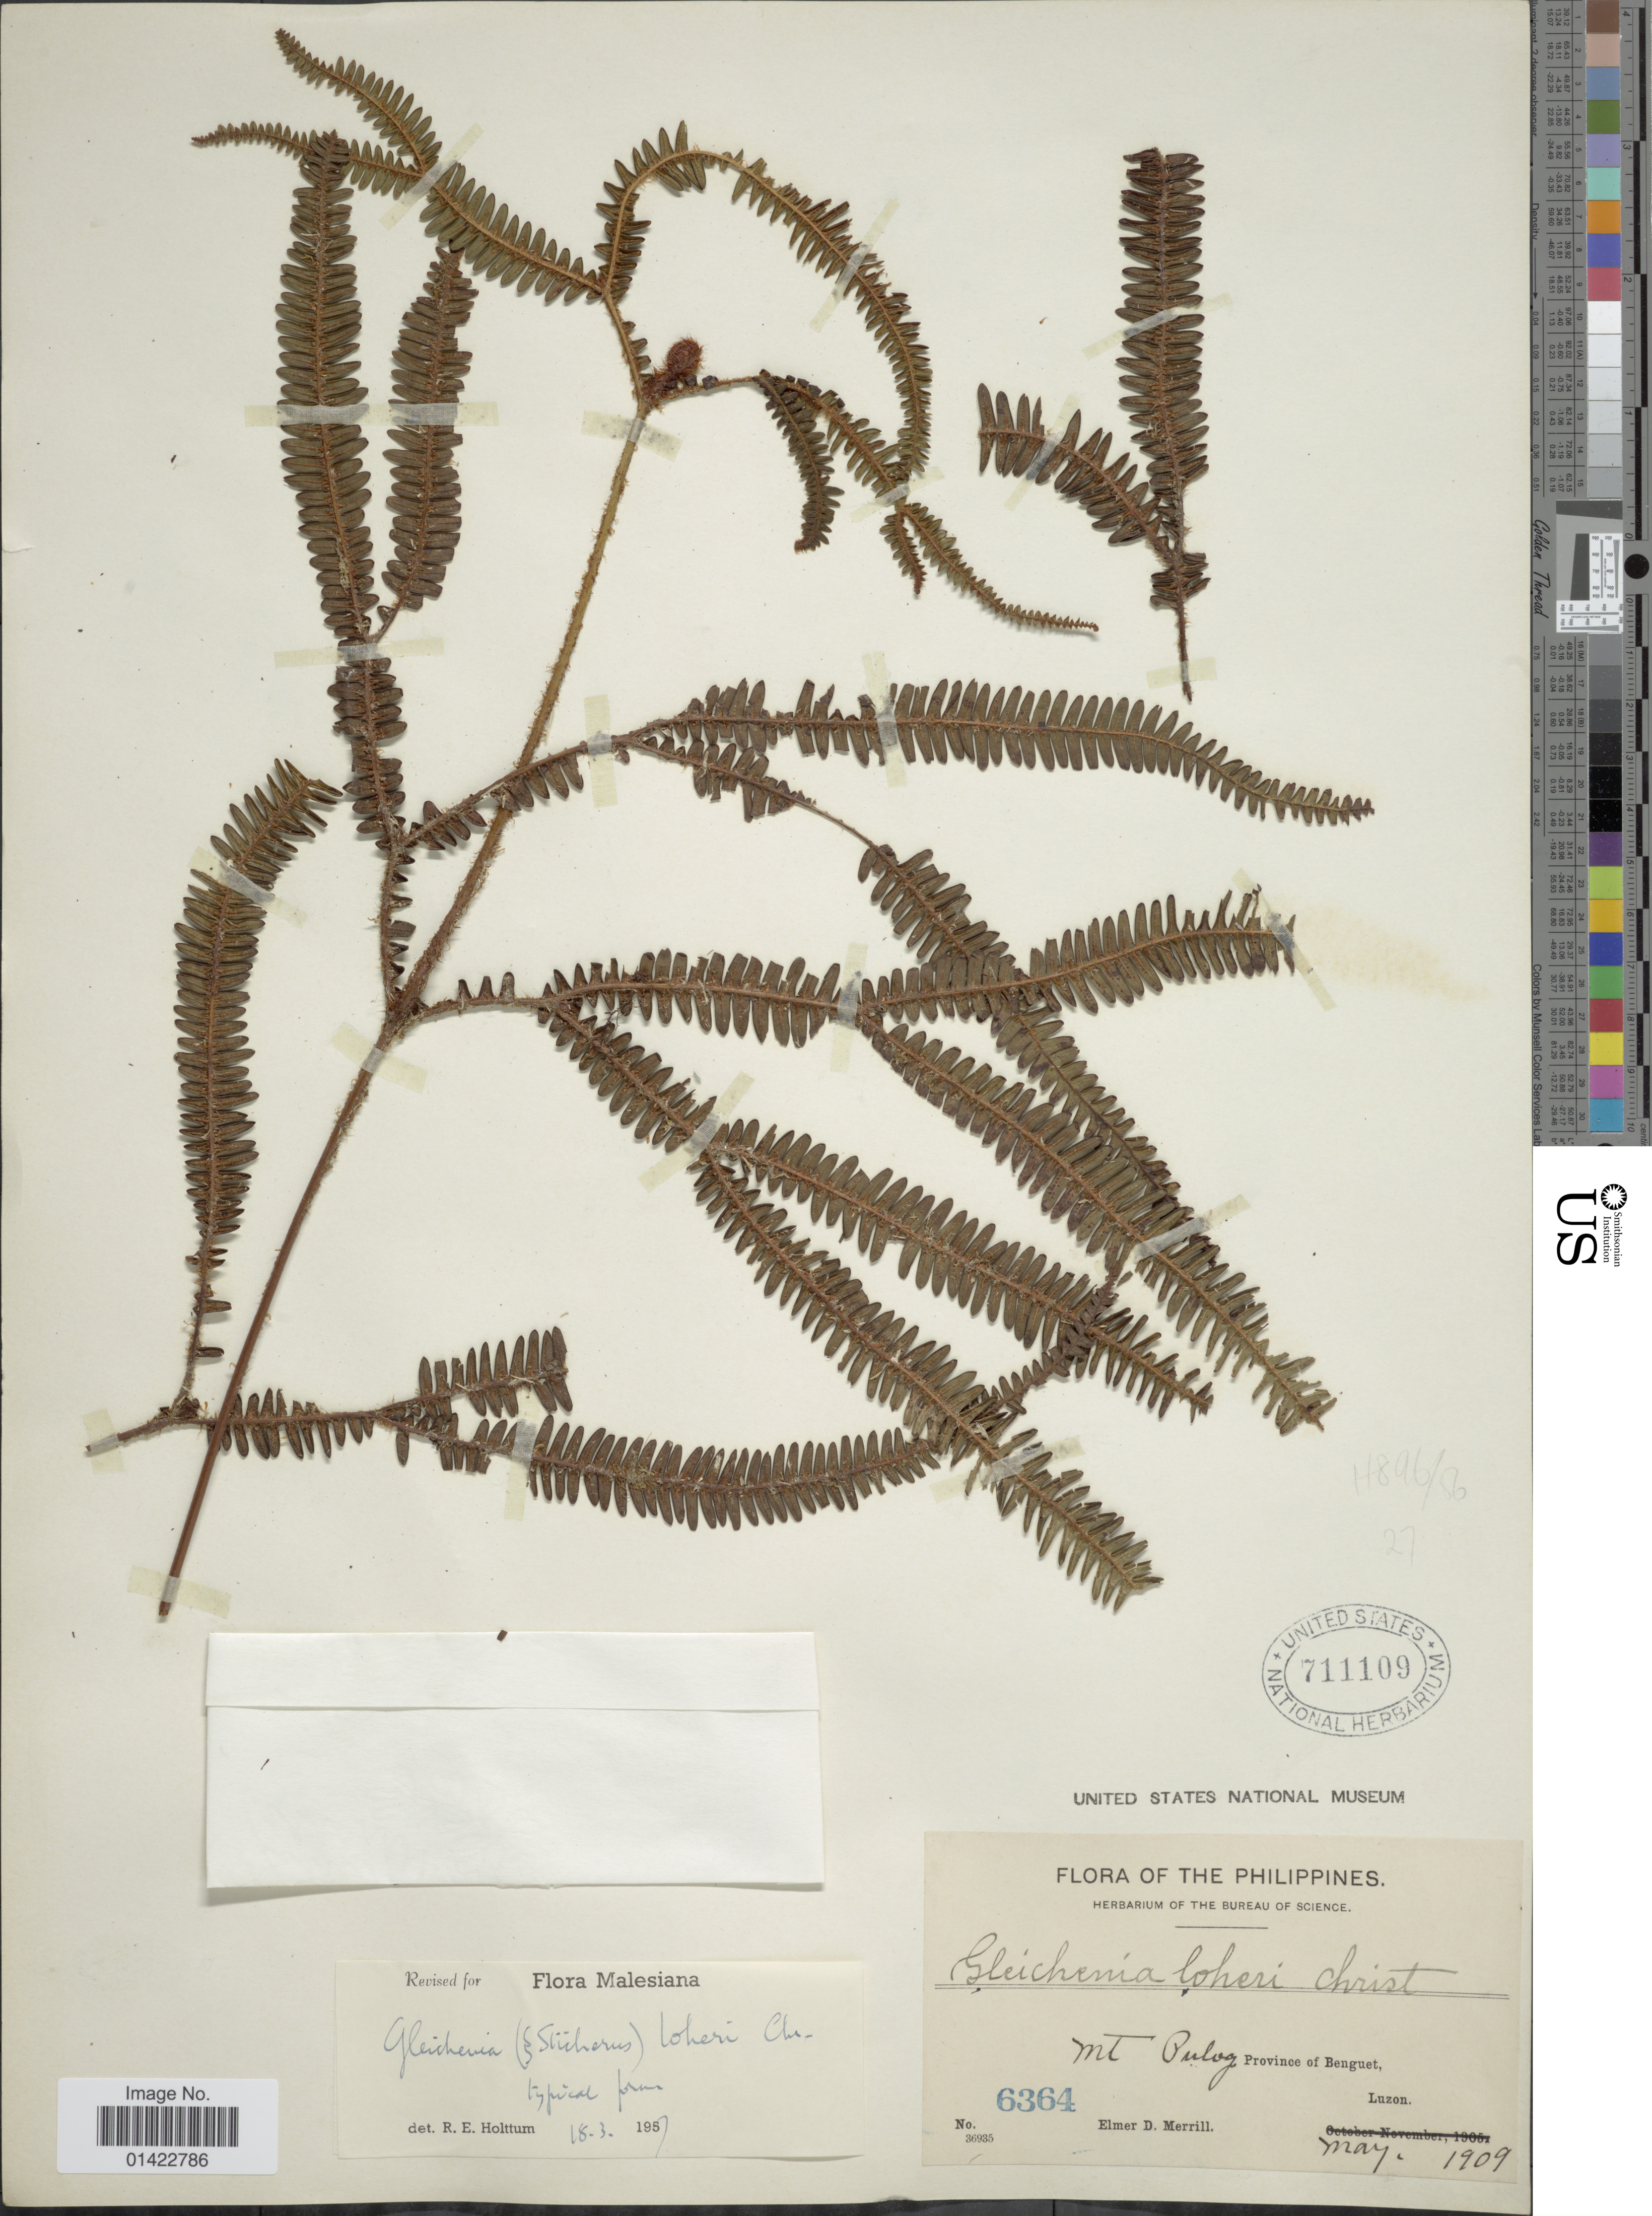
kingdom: Plantae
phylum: Tracheophyta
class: Polypodiopsida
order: Gleicheniales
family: Gleicheniaceae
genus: Sticherus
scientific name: Sticherus loheri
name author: (Christ) Copel.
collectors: E. D. Merrill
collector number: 6364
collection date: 1909-05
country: Philippines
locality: Mt. Pulog, Province of Benguet, Luzon.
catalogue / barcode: US 711109